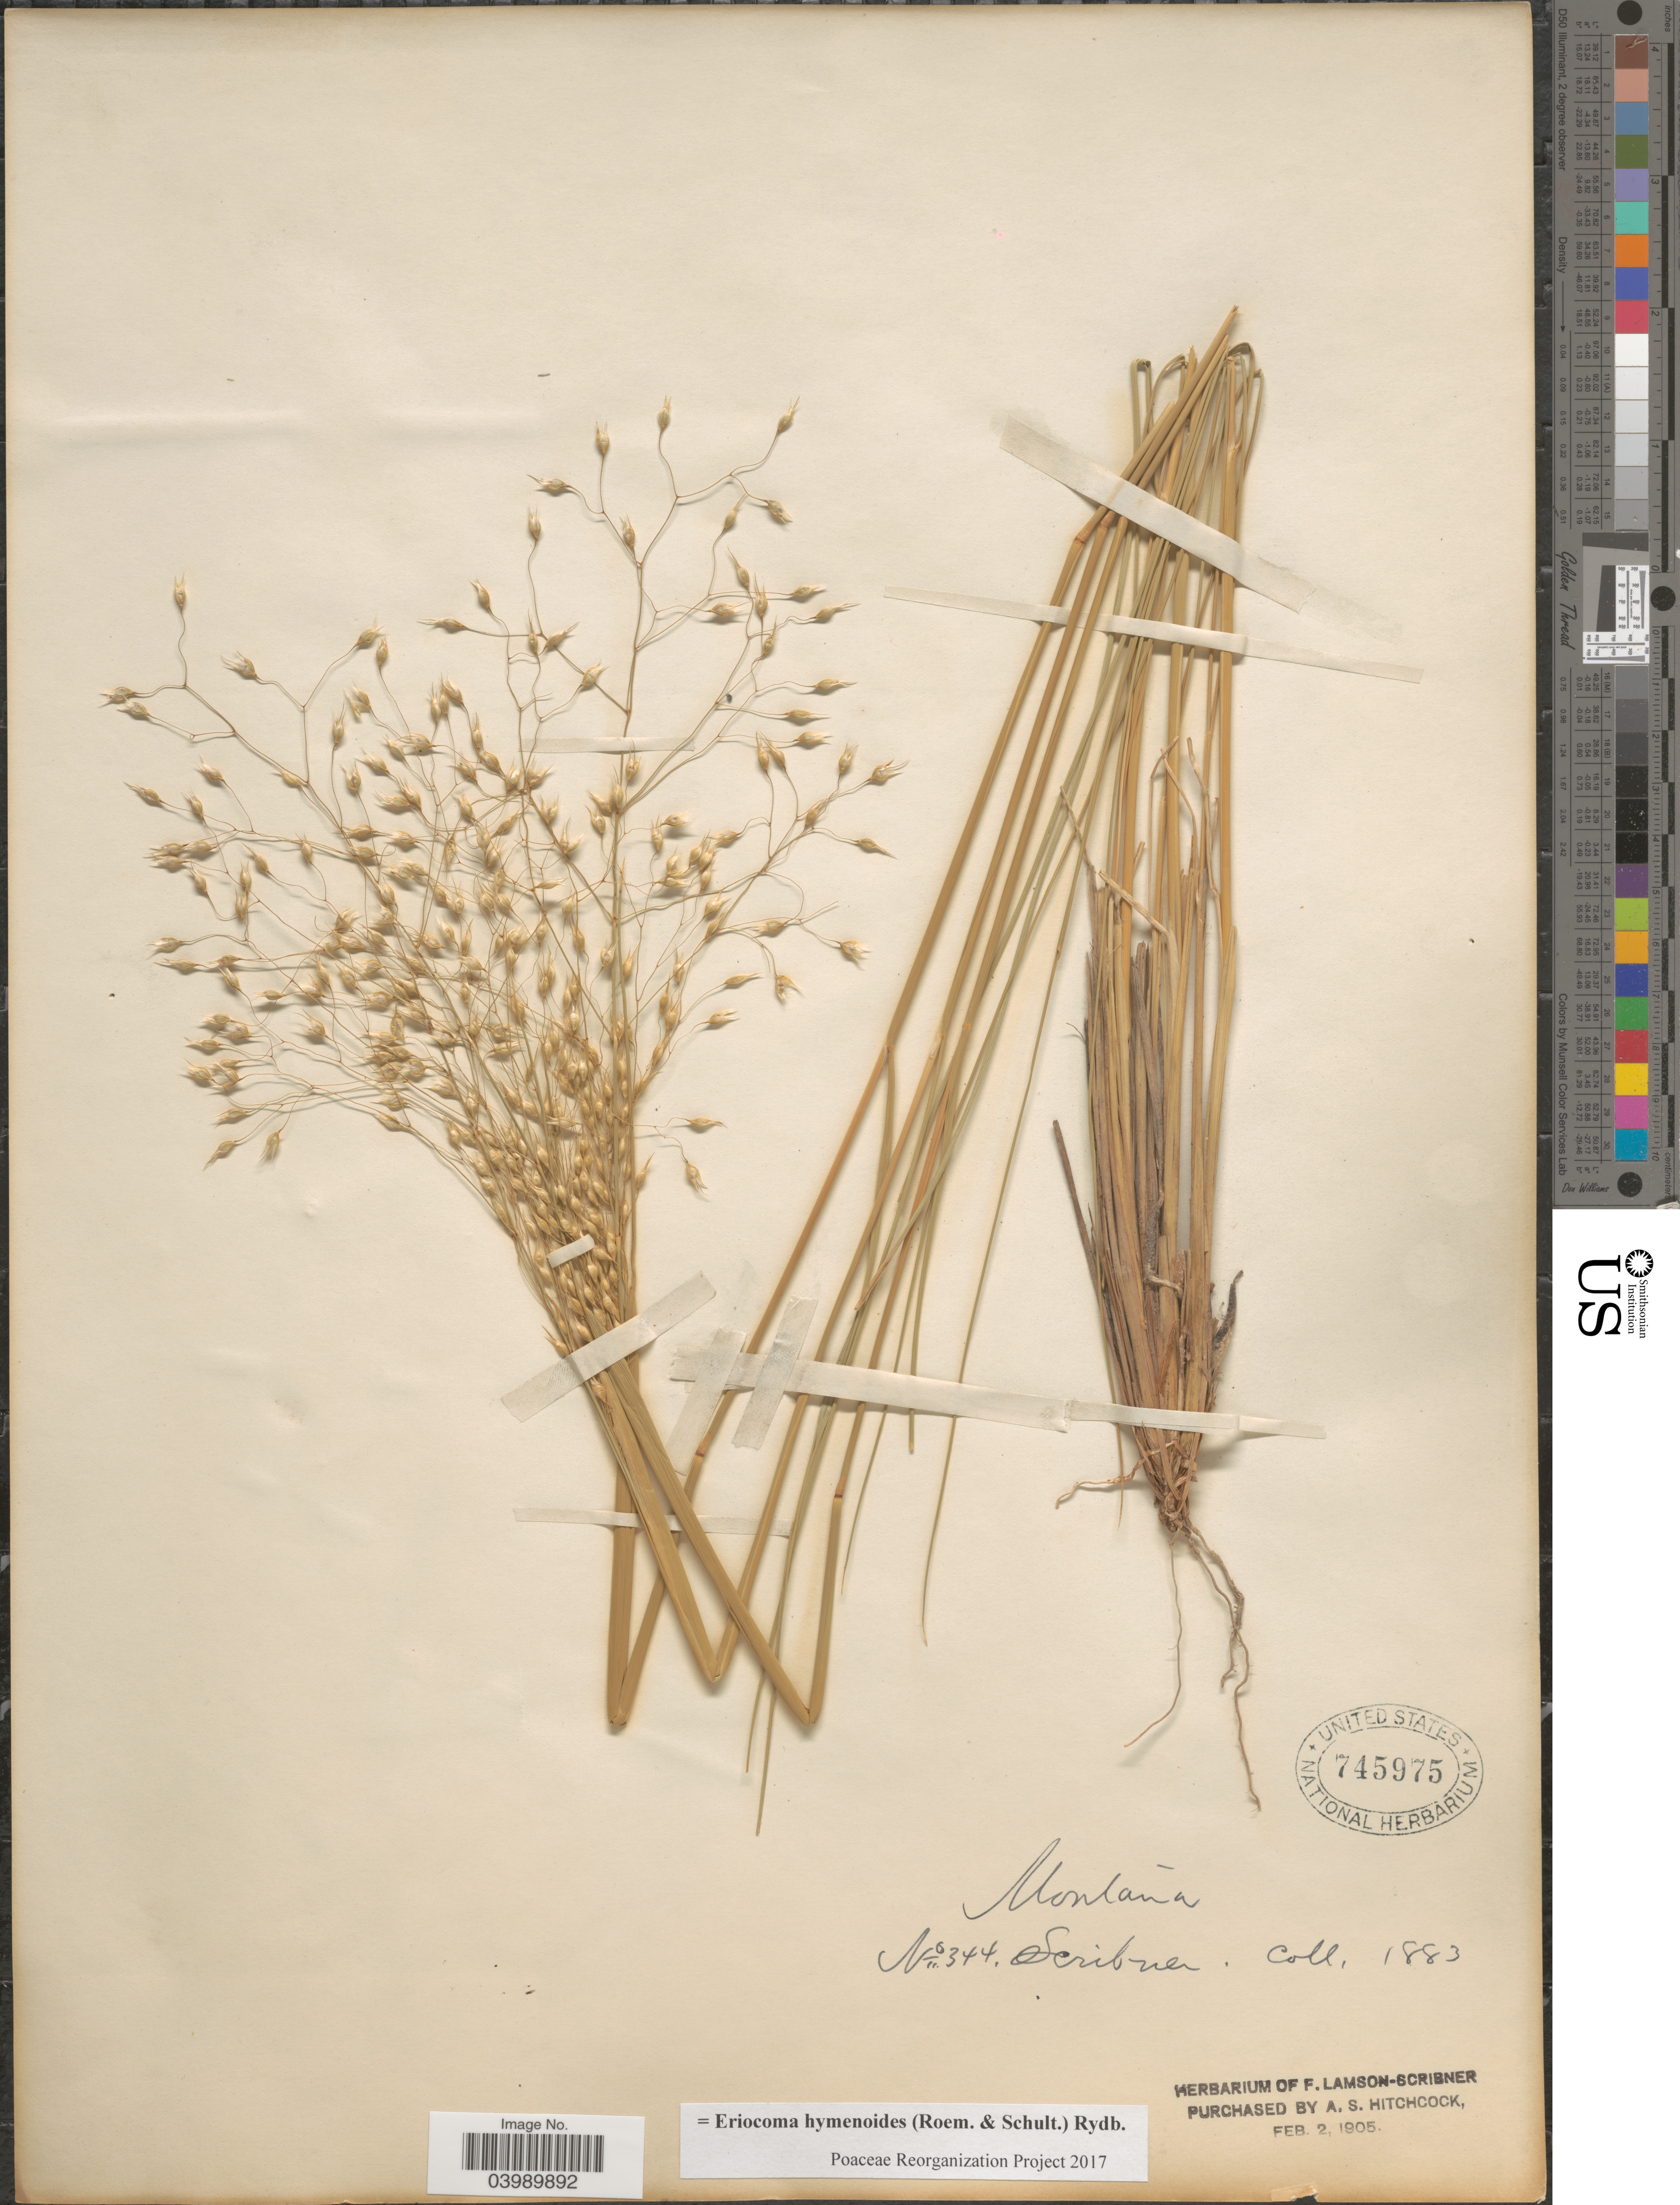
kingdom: Plantae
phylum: Tracheophyta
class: Liliopsida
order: Poales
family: Poaceae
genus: Eriocoma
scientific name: Eriocoma hymenoides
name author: (Roem. & Schult.) Rydb.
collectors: Scribner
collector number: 344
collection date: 1883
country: United States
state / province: Montana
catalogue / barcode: US 745975